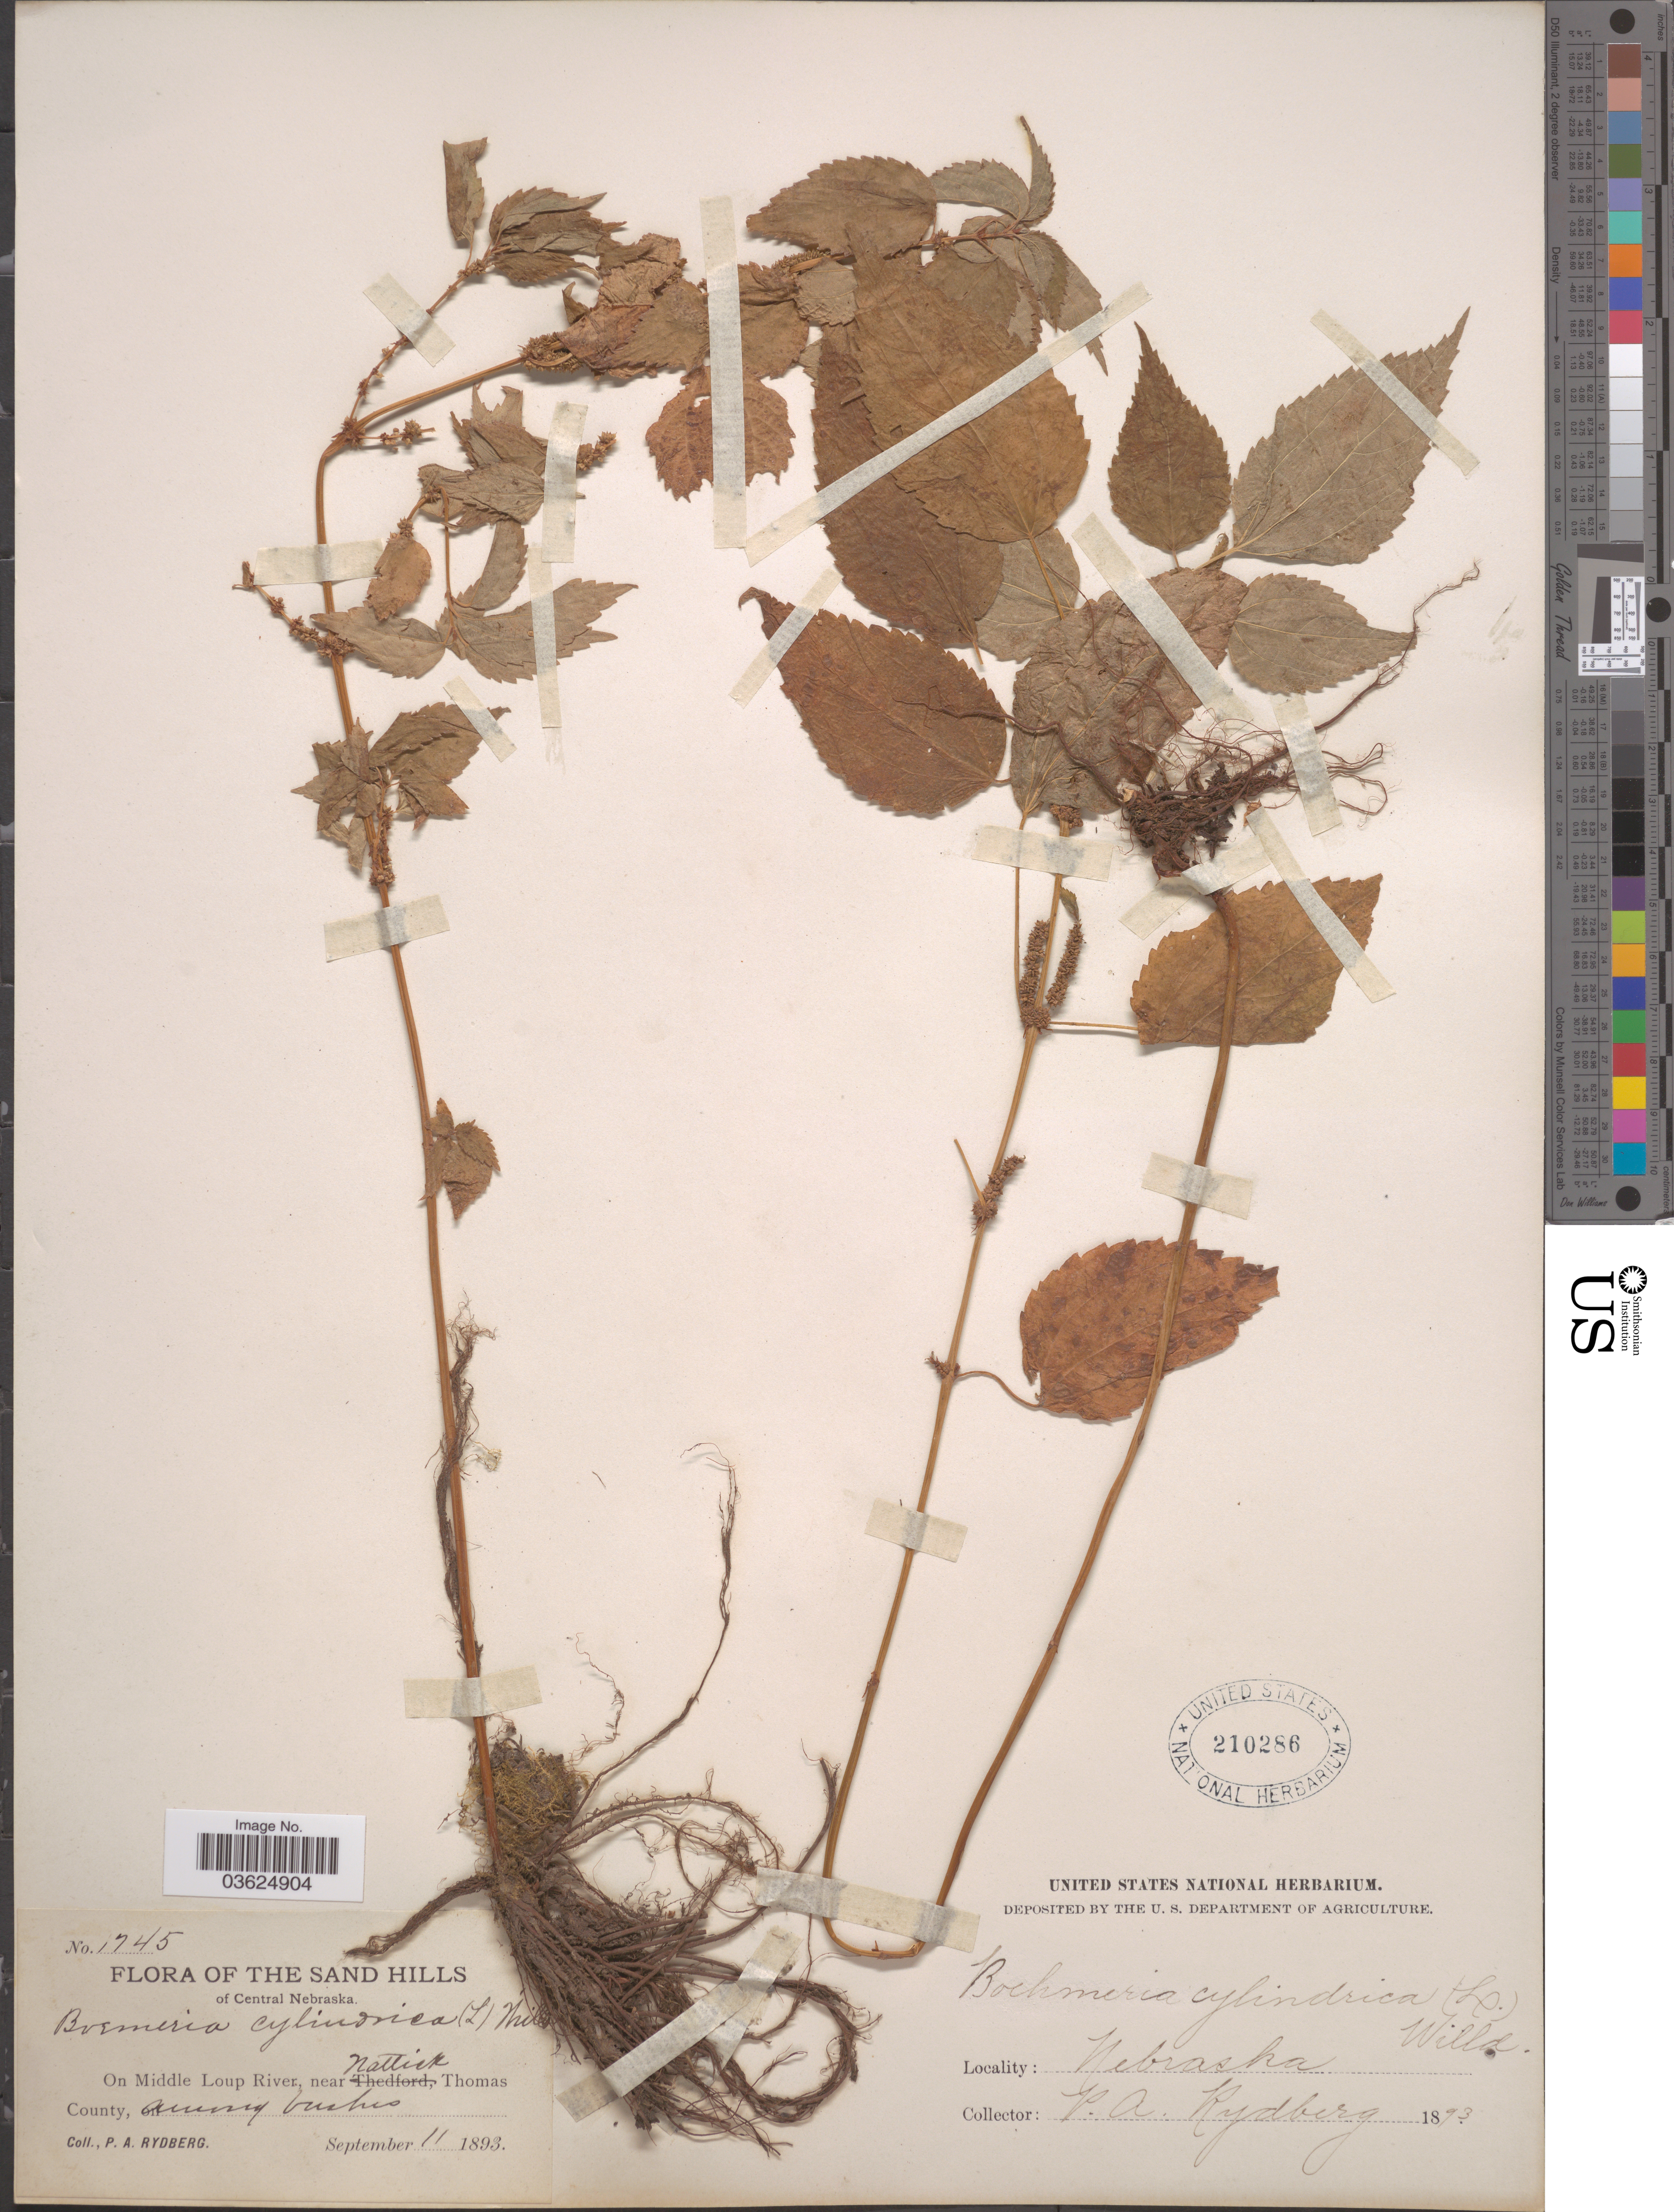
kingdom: Plantae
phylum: Tracheophyta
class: Magnoliopsida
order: Rosales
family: Urticaceae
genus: Boehmeria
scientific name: Boehmeria cylindrica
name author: (L.) Sw.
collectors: P. A. Rydberg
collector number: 1745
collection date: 1893-09-11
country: United States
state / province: Nebraska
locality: The Sand Hills of Central Nebraska. On Middle Loup River, near Nattick, Thomas County.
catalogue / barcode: US 210286